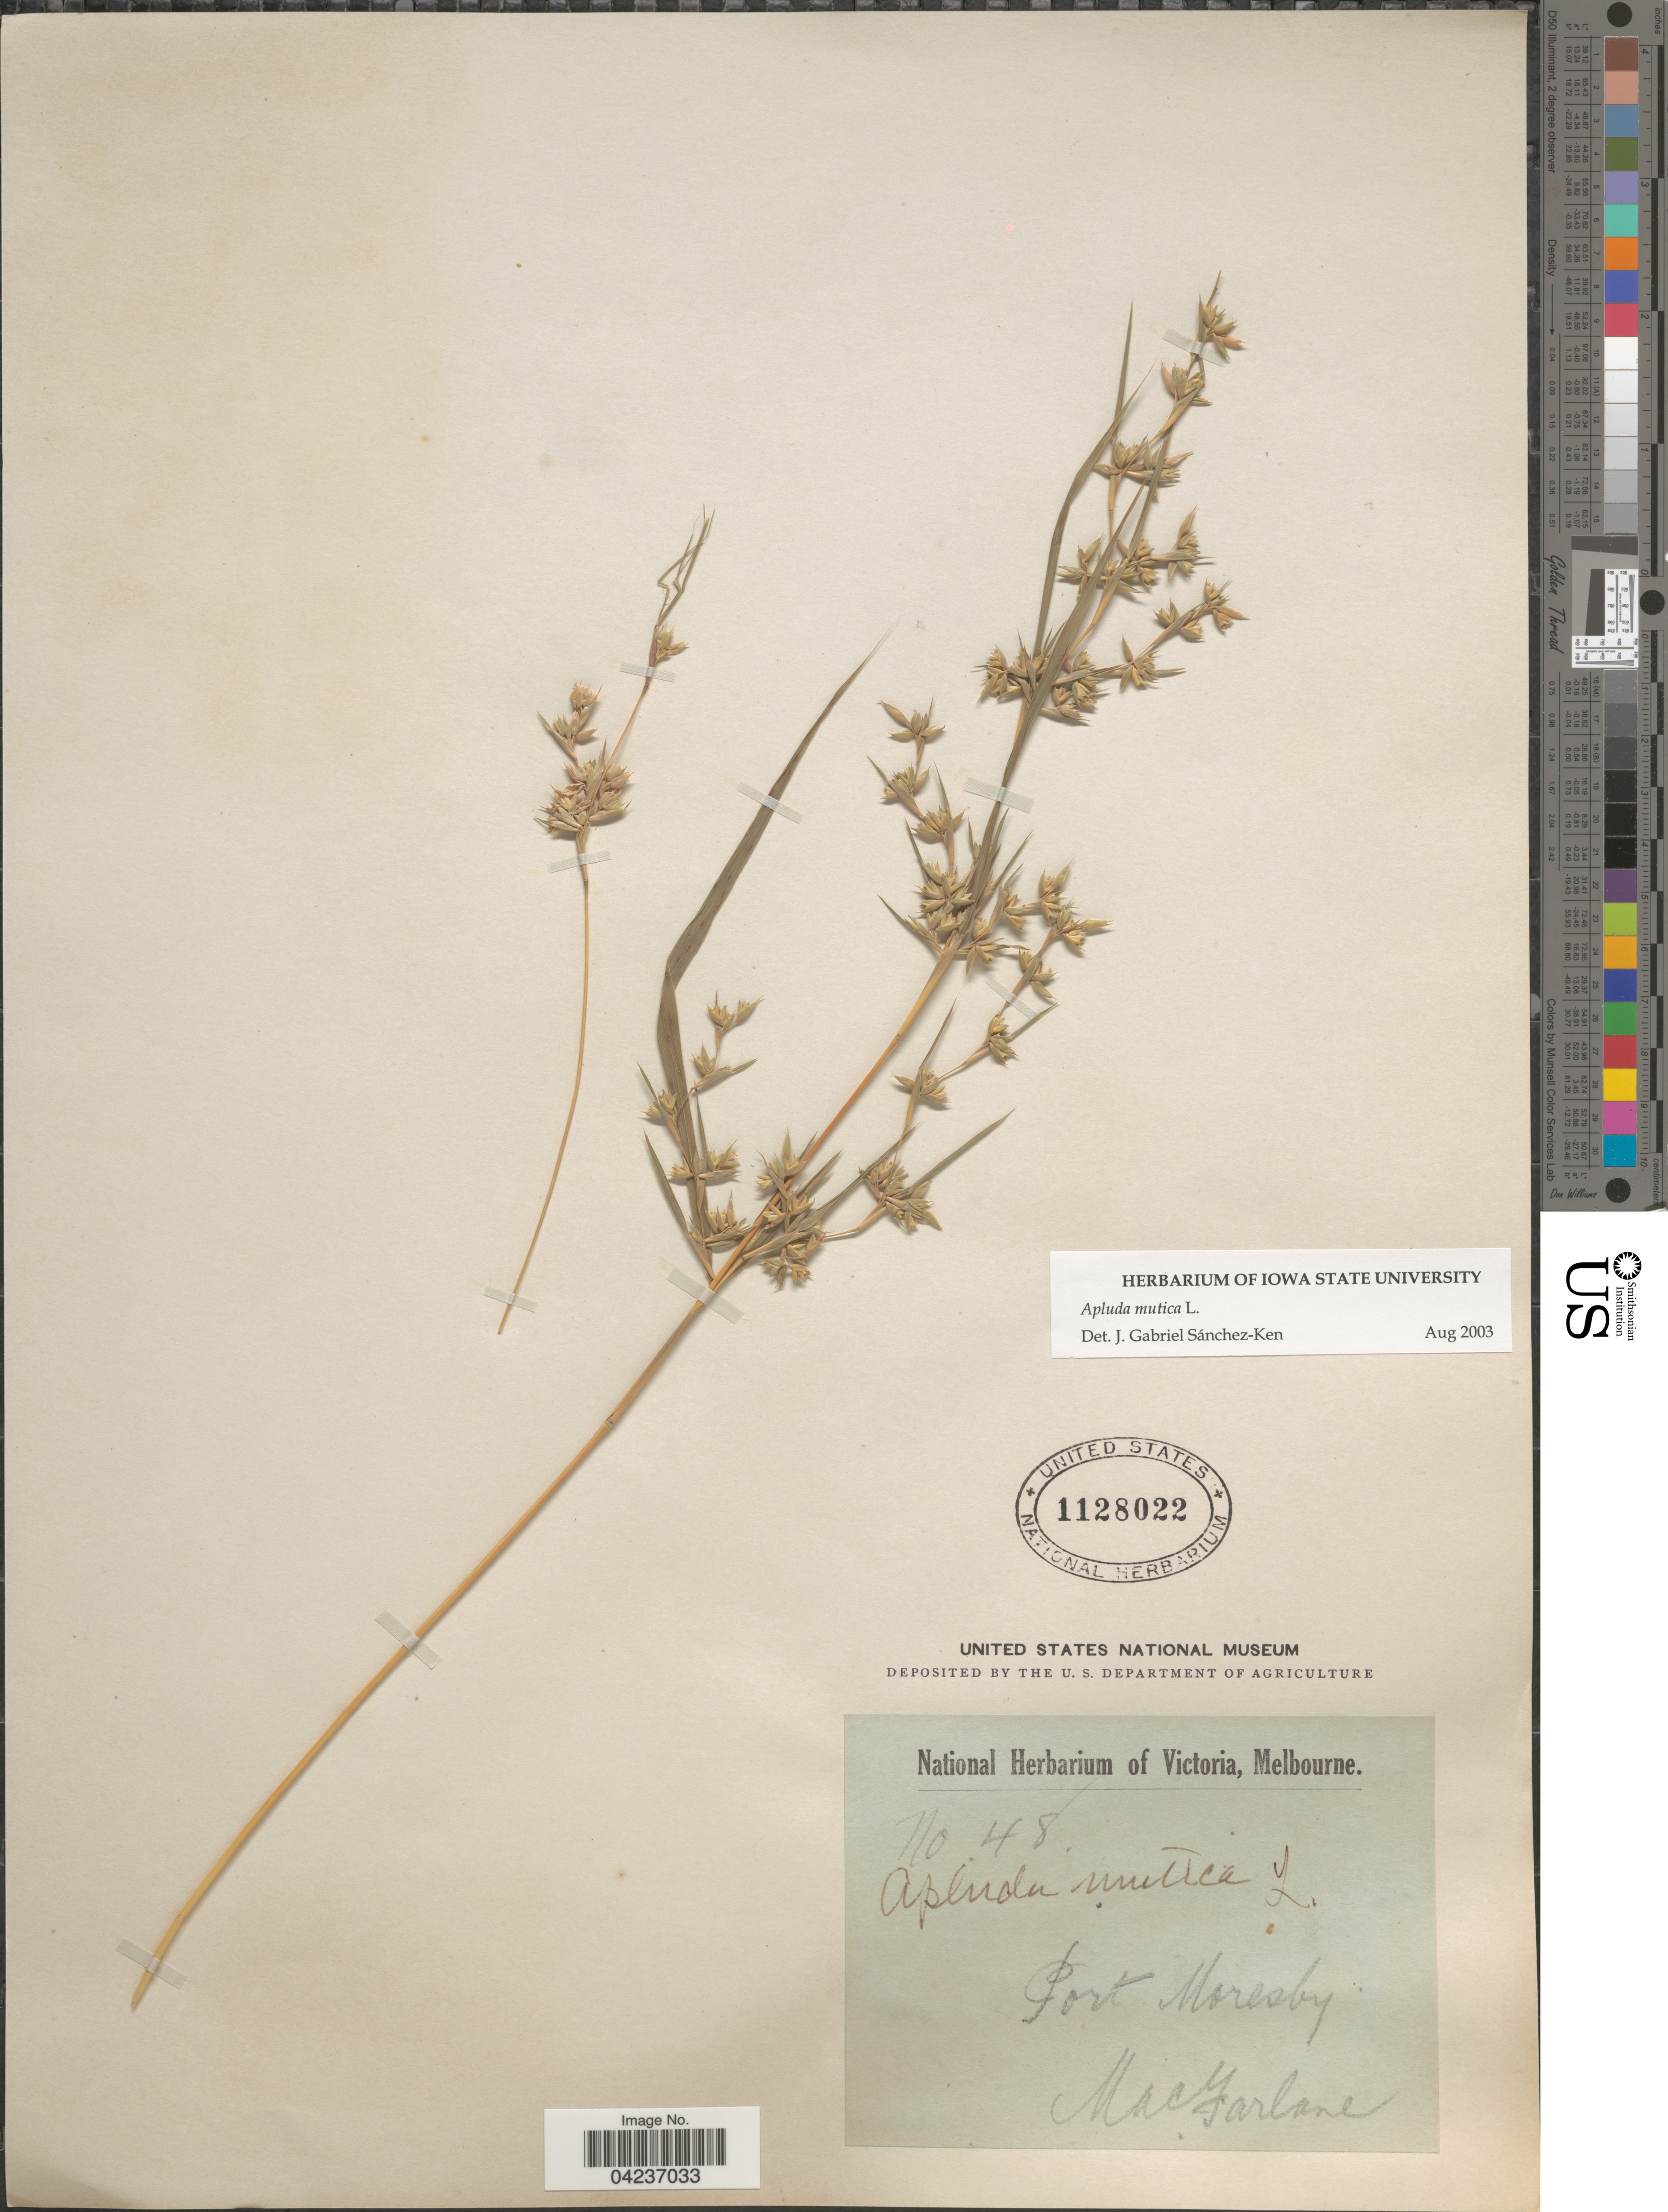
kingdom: Plantae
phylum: Tracheophyta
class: Liliopsida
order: Poales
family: Poaceae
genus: Apluda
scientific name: Apluda mutica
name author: L.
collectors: -. McFarlane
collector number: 48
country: Papua New Guinea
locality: Port Moresby.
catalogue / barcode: US 1128022